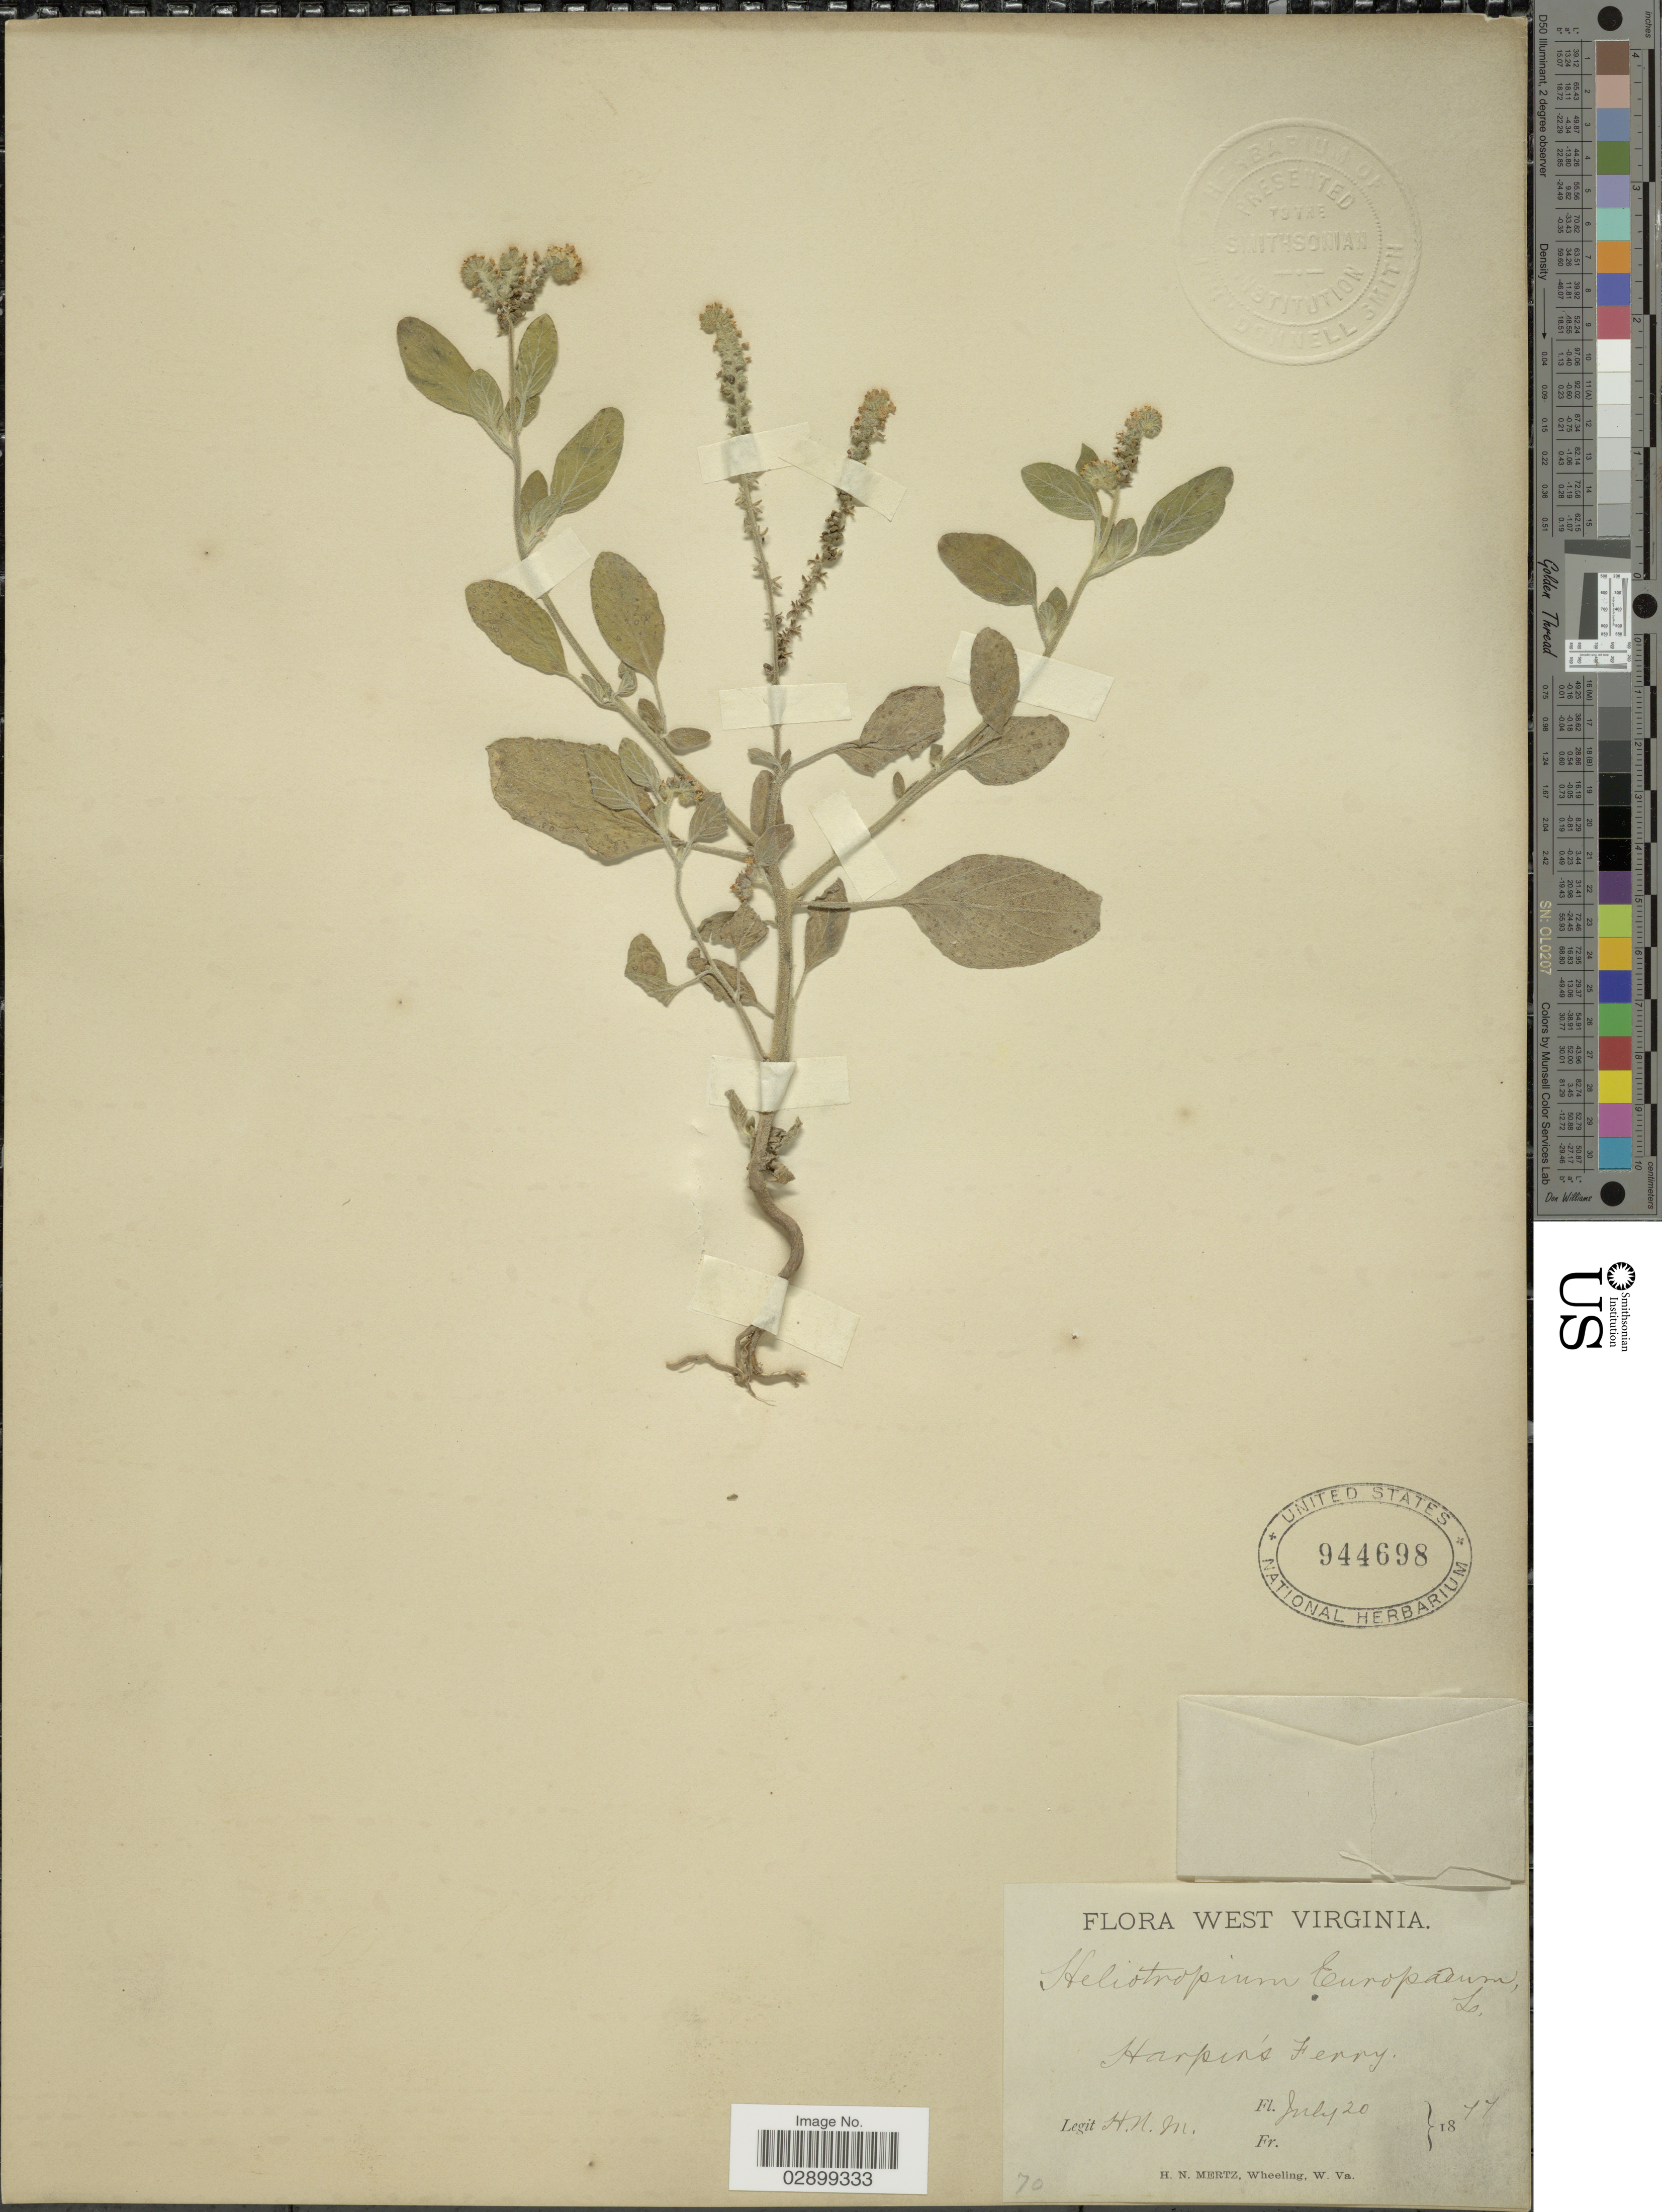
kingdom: Plantae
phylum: Tracheophyta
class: Magnoliopsida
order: Boraginales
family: Heliotropiaceae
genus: Heliotropium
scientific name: Heliotropium europaeum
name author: L.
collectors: H. Mertz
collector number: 70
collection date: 1877-07-20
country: United States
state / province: West Virginia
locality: Harper's Ferry.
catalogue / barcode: US 944698